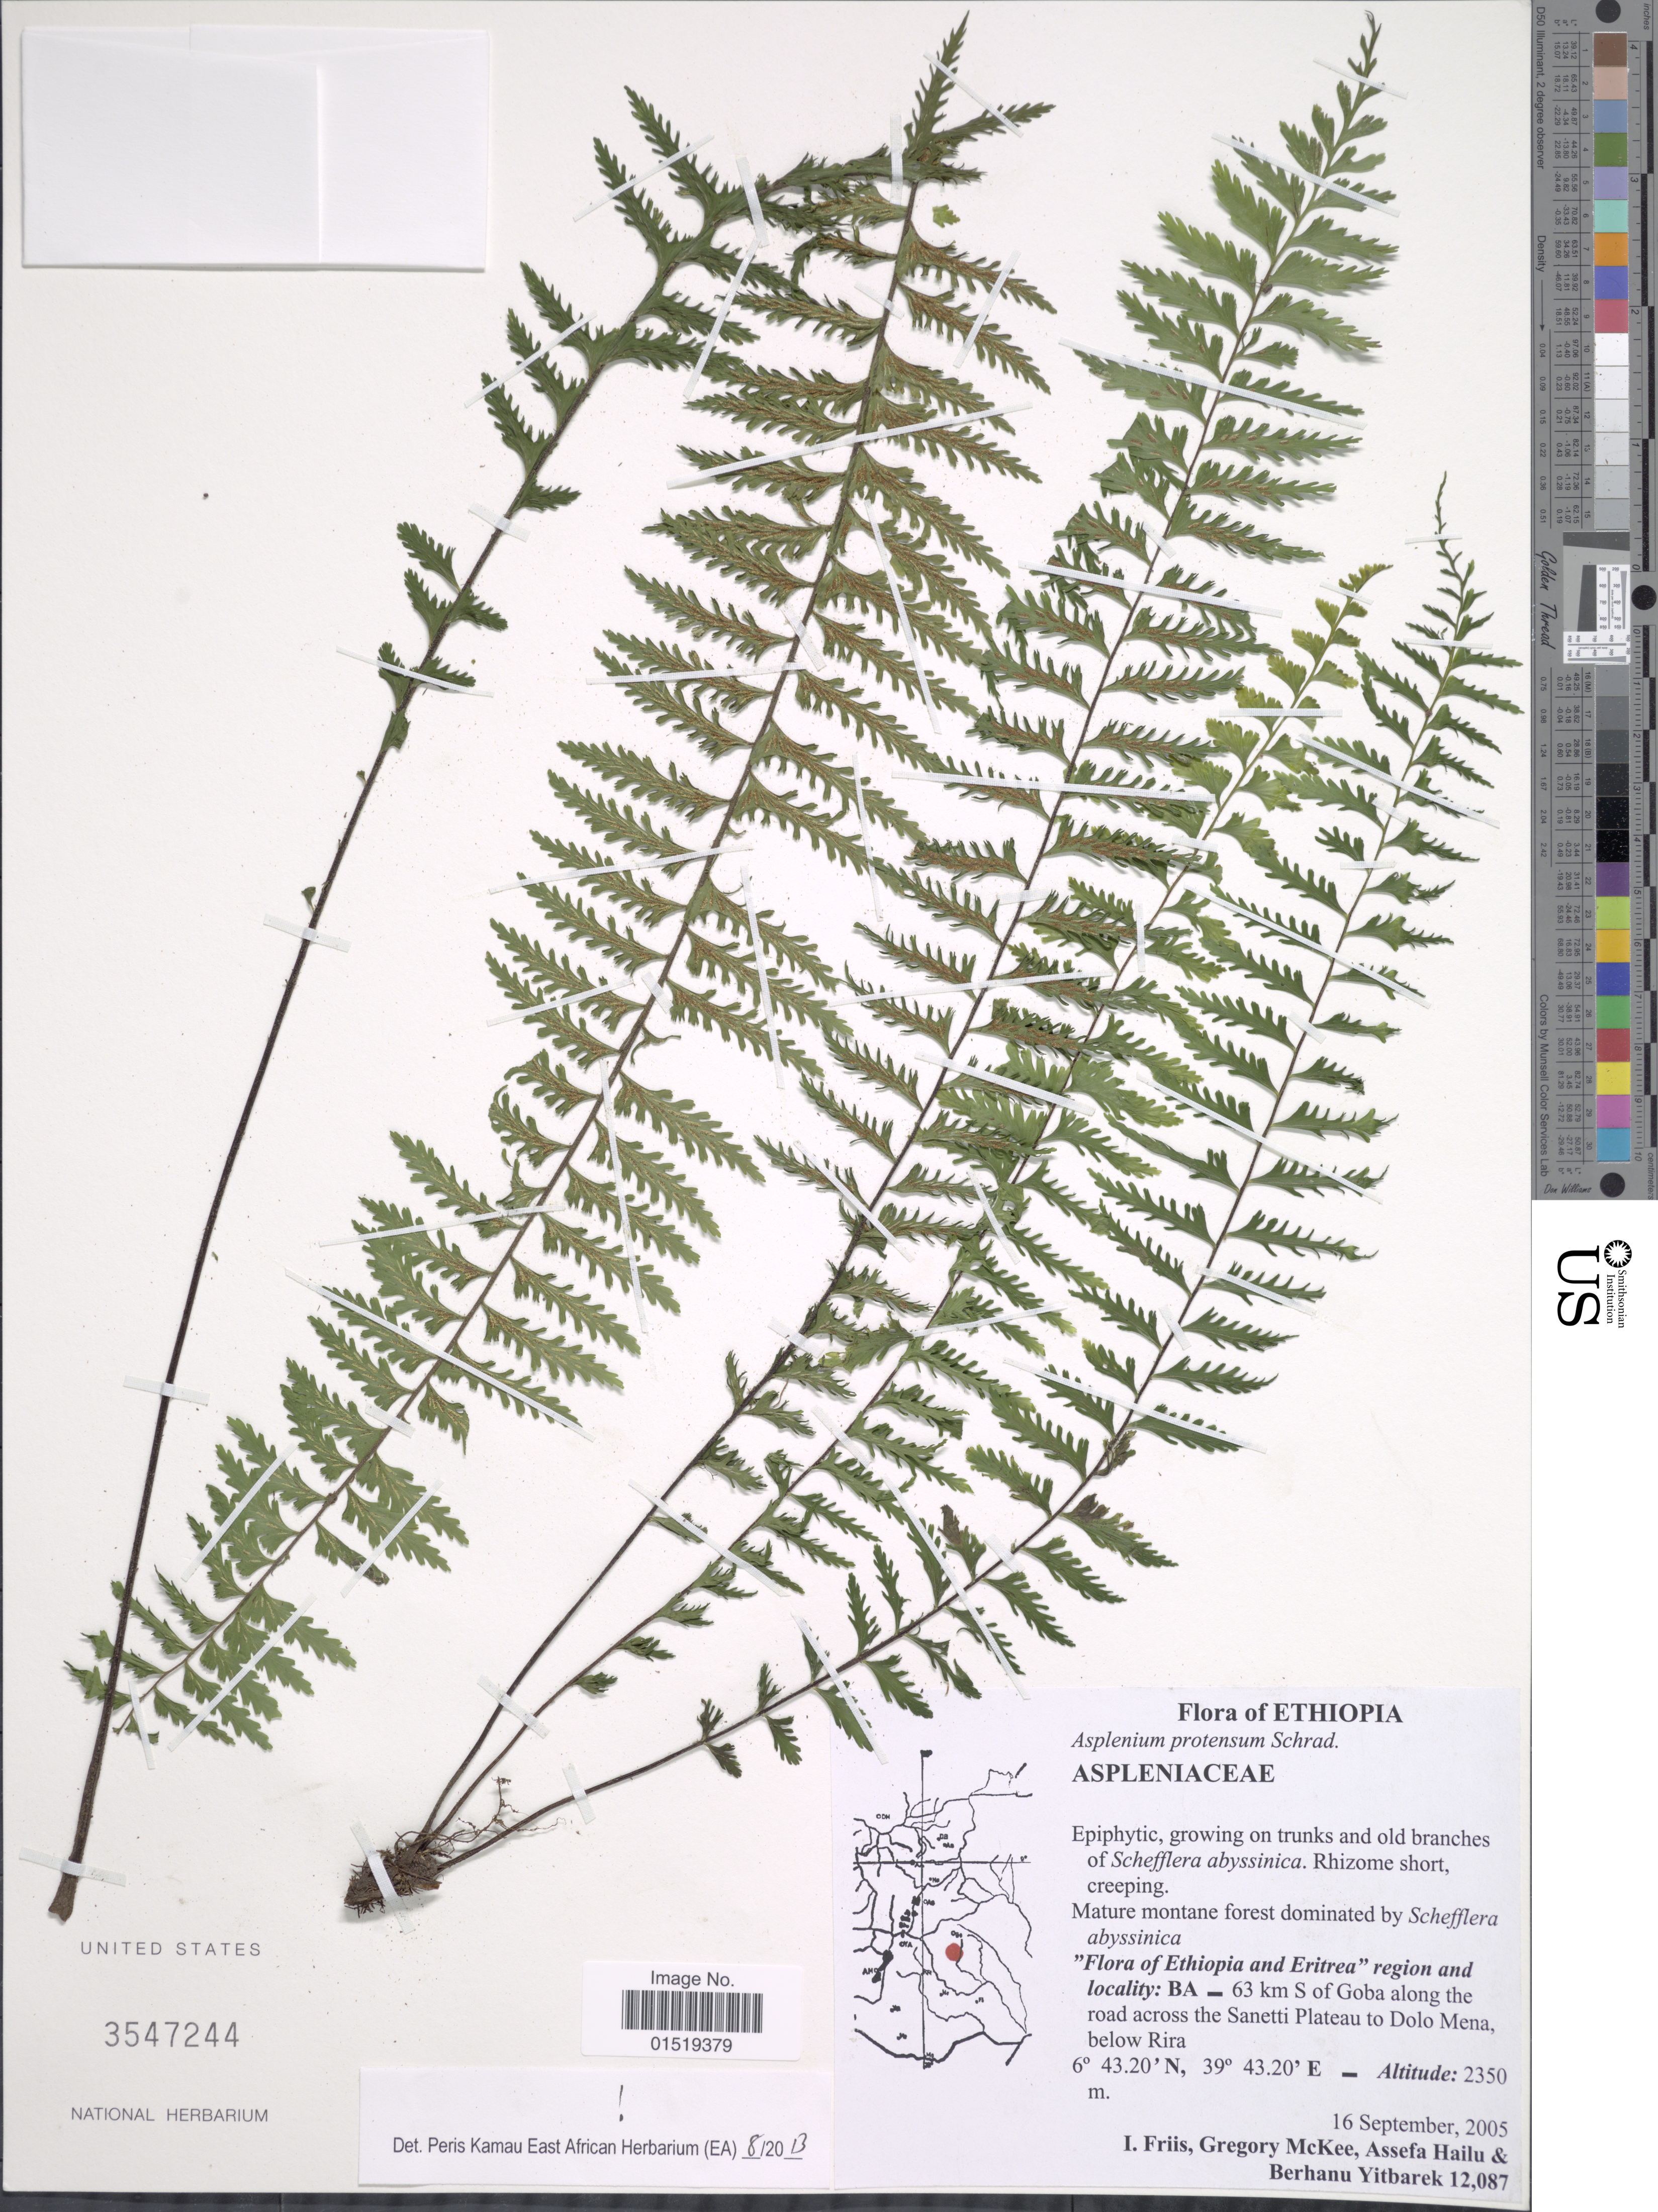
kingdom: Plantae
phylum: Tracheophyta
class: Polypodiopsida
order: Polypodiales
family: Aspleniaceae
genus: Asplenium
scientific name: Asplenium protensum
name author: Schrad.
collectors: I. Friis, G. S. McKee, A. Hailu & B. Yitbarek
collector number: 12087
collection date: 2005-09-16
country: Ethiopia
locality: BA_ 63 km S of Goba along the road across the Sanetti Plateau to Dolo Mena, below Rira.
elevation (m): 2350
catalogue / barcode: US 3547244